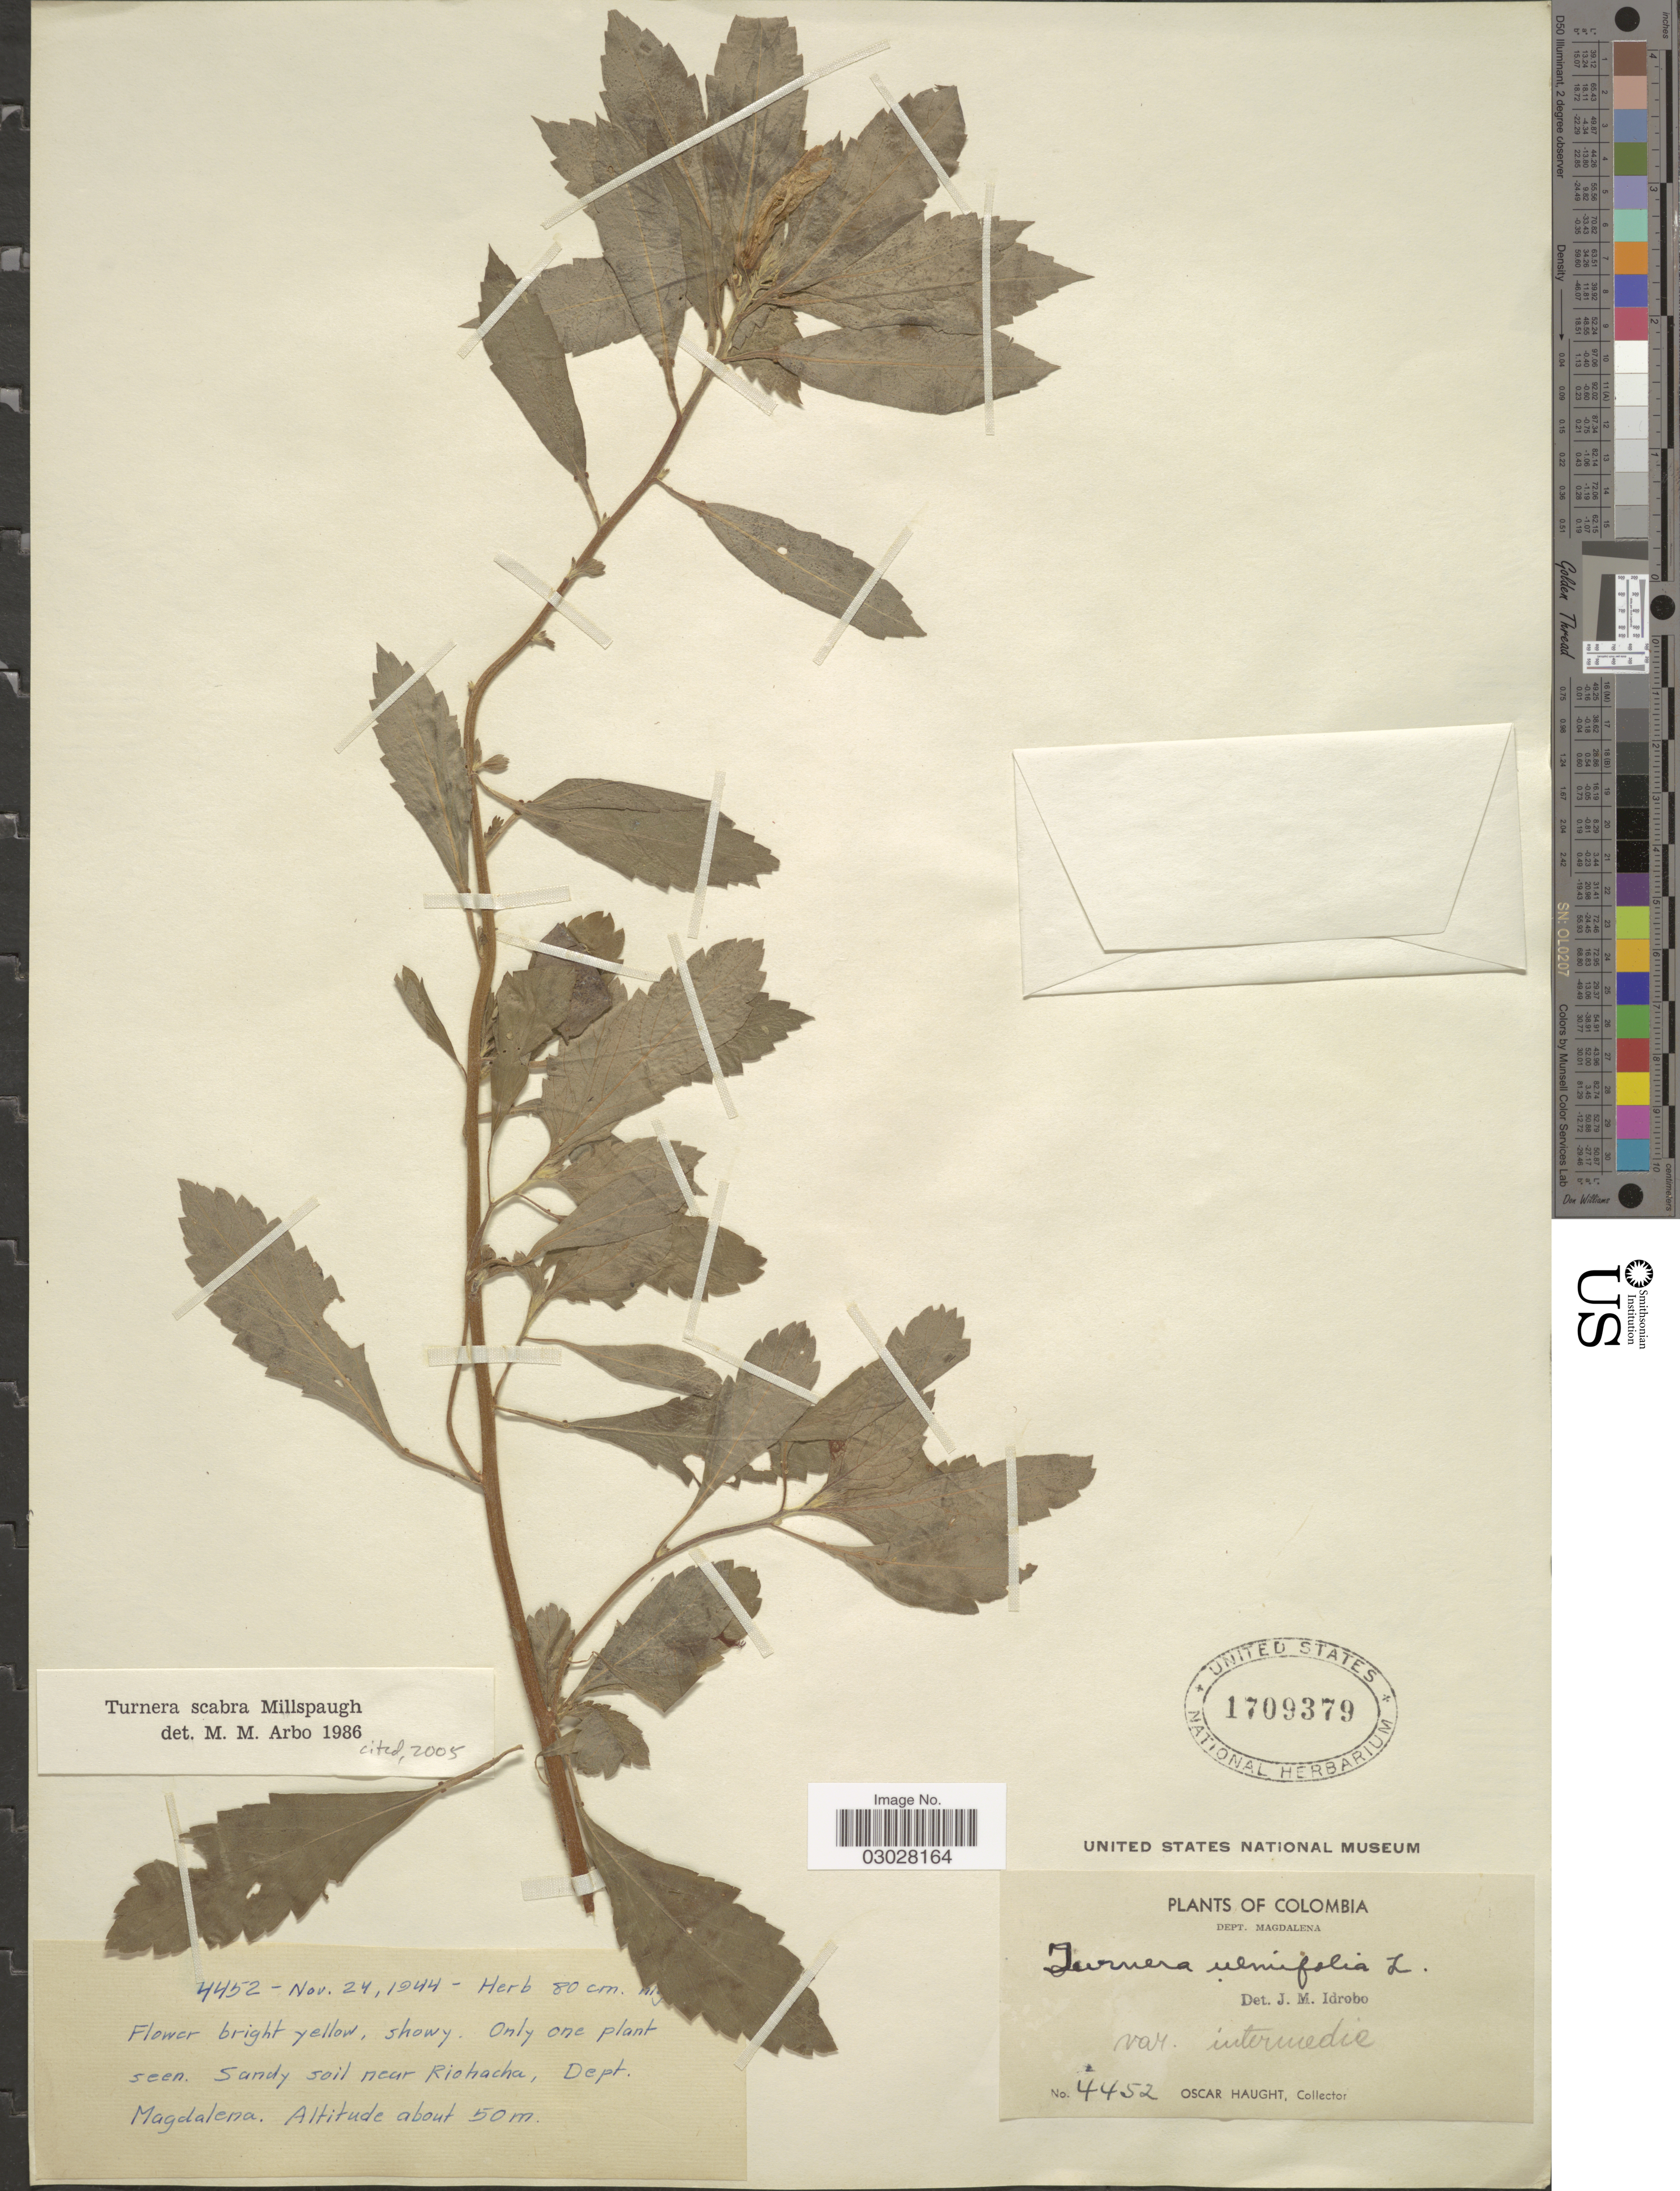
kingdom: Plantae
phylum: Tracheophyta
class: Magnoliopsida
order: Malpighiales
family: Turneraceae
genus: Turnera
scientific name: Turnera scabra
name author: Millsp.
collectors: O. L. Haught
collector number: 4452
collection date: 1944-11-24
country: Colombia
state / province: Magdalena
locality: Dept. Magdalena. Sandy soil near Riohacha.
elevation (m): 50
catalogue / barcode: US 1709379